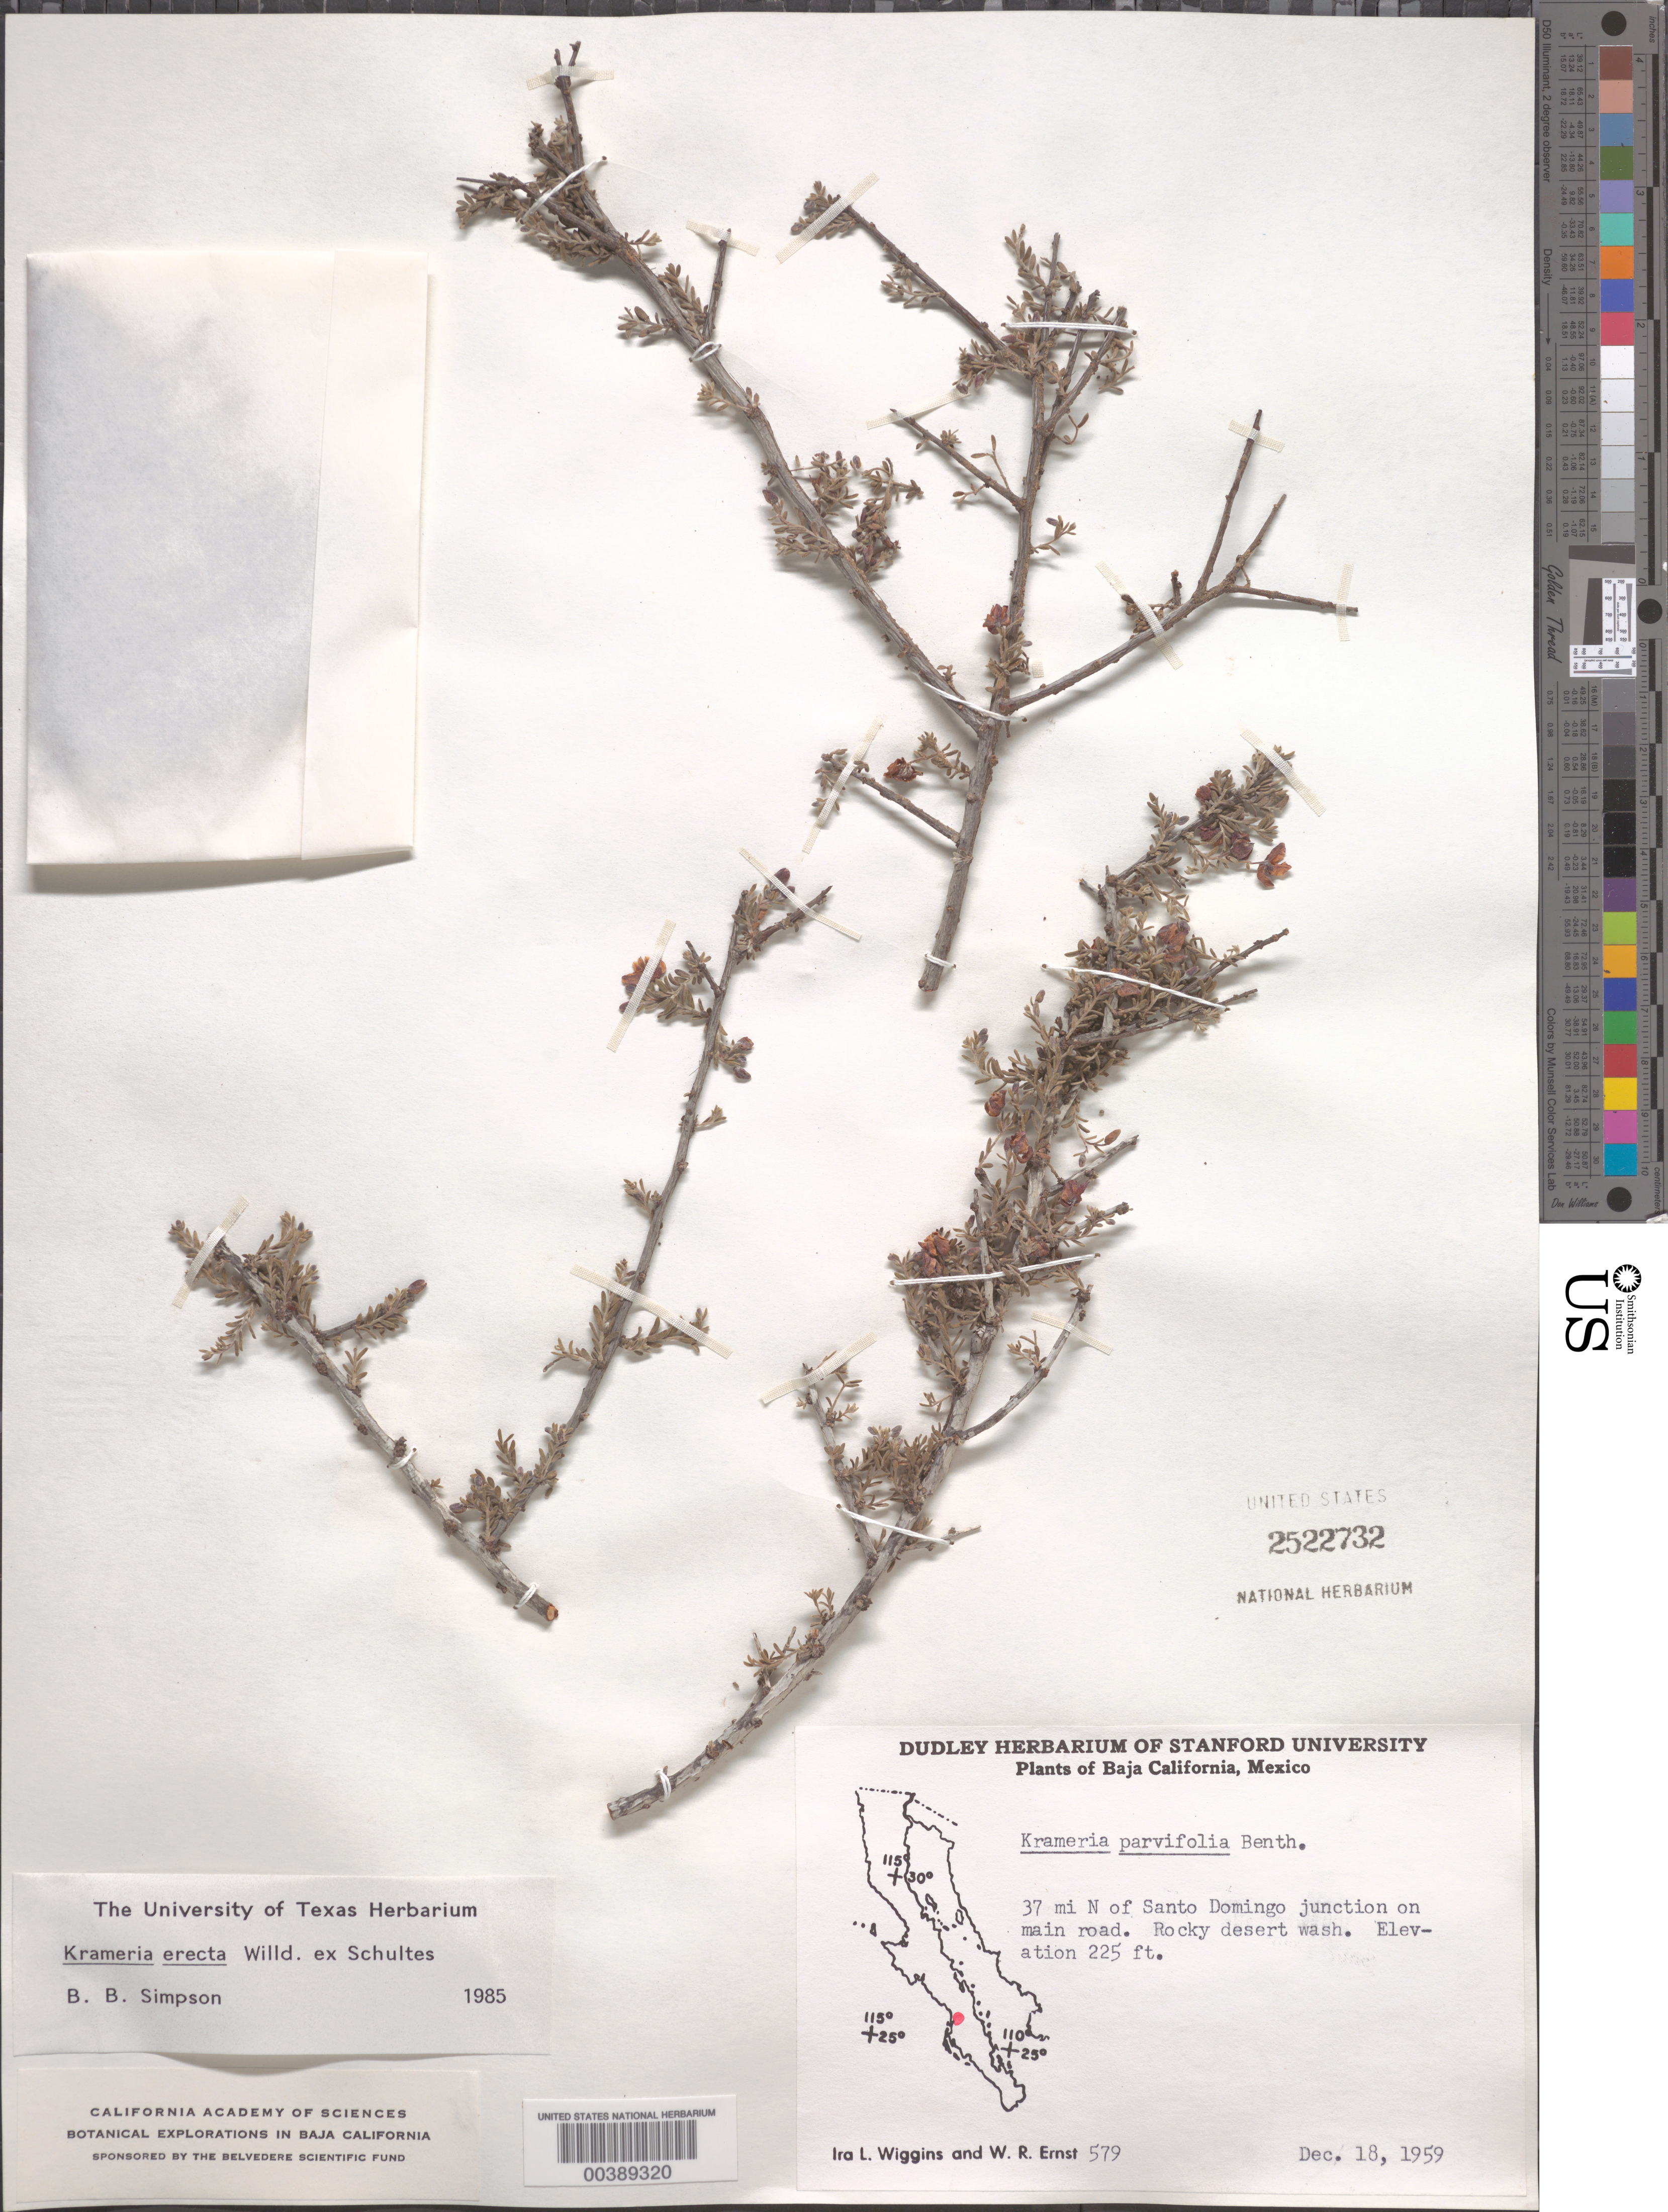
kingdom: Plantae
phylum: Tracheophyta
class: Magnoliopsida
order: Zygophyllales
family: Krameriaceae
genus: Krameria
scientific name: Krameria erecta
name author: Willd. ex Schult.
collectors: I. L. Wiggins & W. R. Ernst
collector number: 579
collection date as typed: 18 Dec 1959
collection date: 1959-12-18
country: Mexico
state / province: Baja California Norte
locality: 37 mi N of Santo Domingo junction on main road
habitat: Rocky desert wash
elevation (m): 69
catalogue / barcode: US 2522732